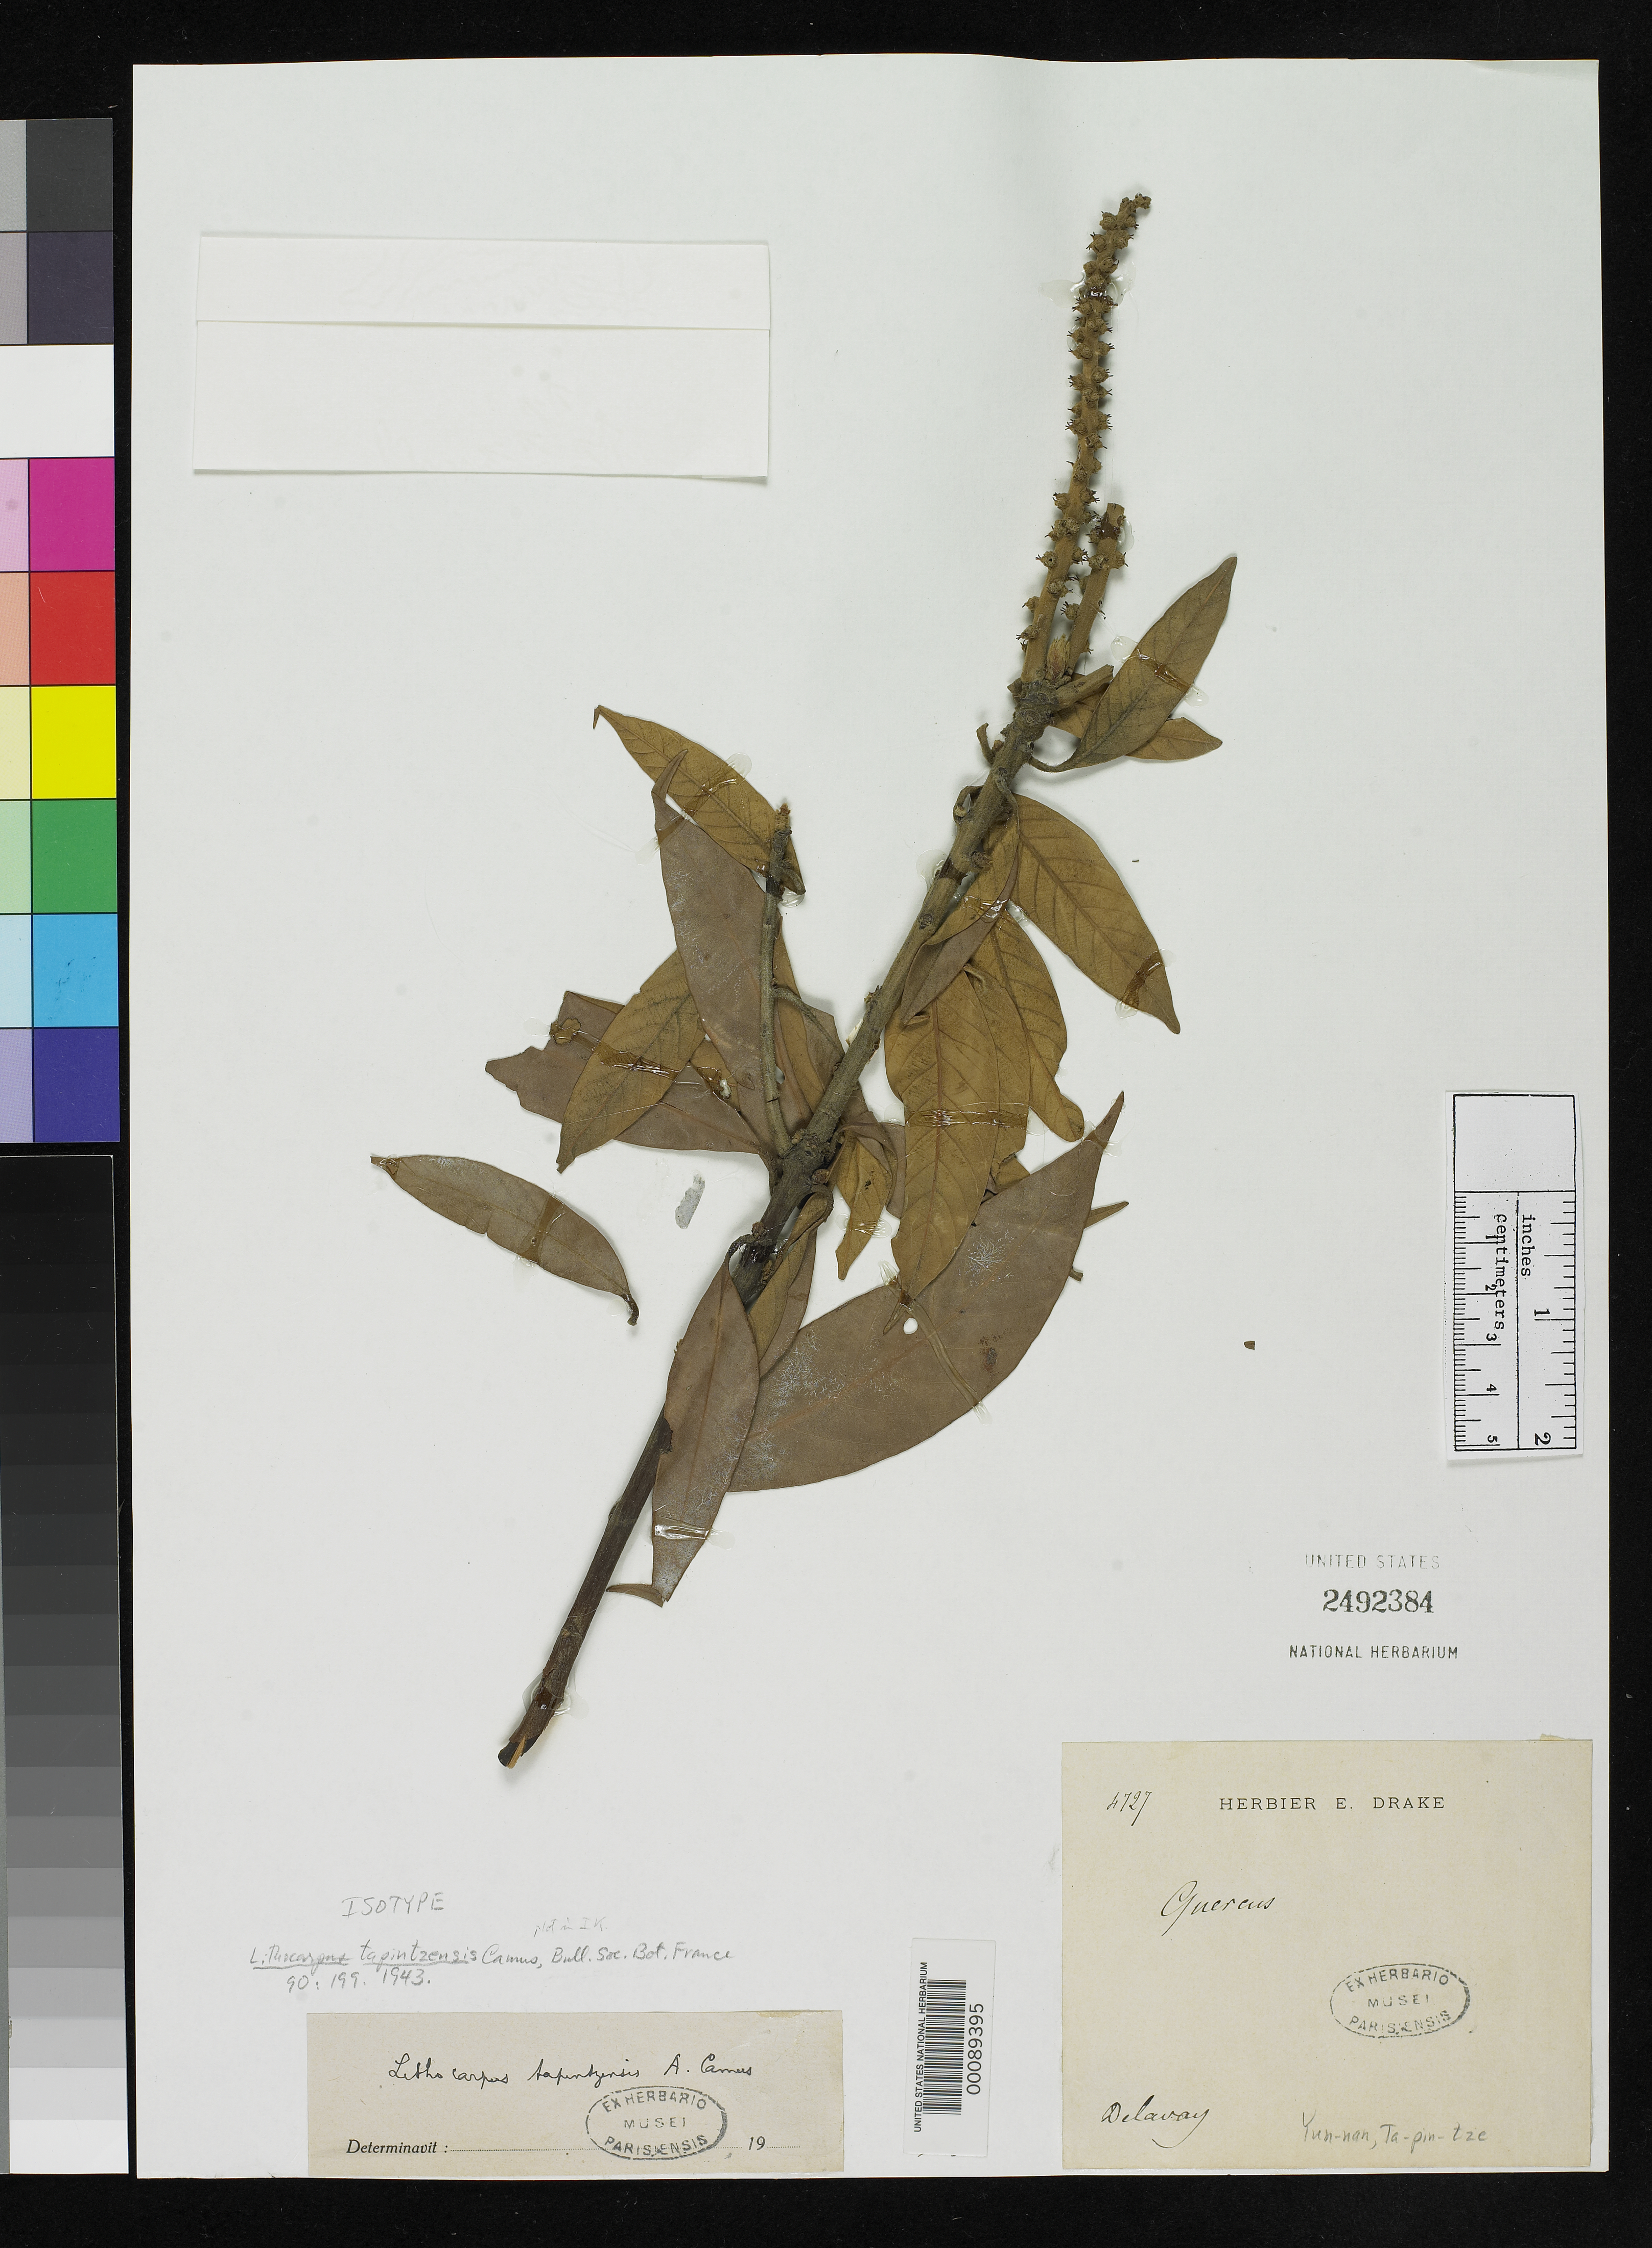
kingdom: Plantae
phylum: Tracheophyta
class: Magnoliopsida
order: Fagales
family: Fagaceae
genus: Lithocarpus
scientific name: Lithocarpus tapintzensis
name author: A. Camus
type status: Isotype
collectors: P. Delavay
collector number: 4727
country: China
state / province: Yunnan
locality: Ta-pin-tze.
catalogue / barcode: US 2492384